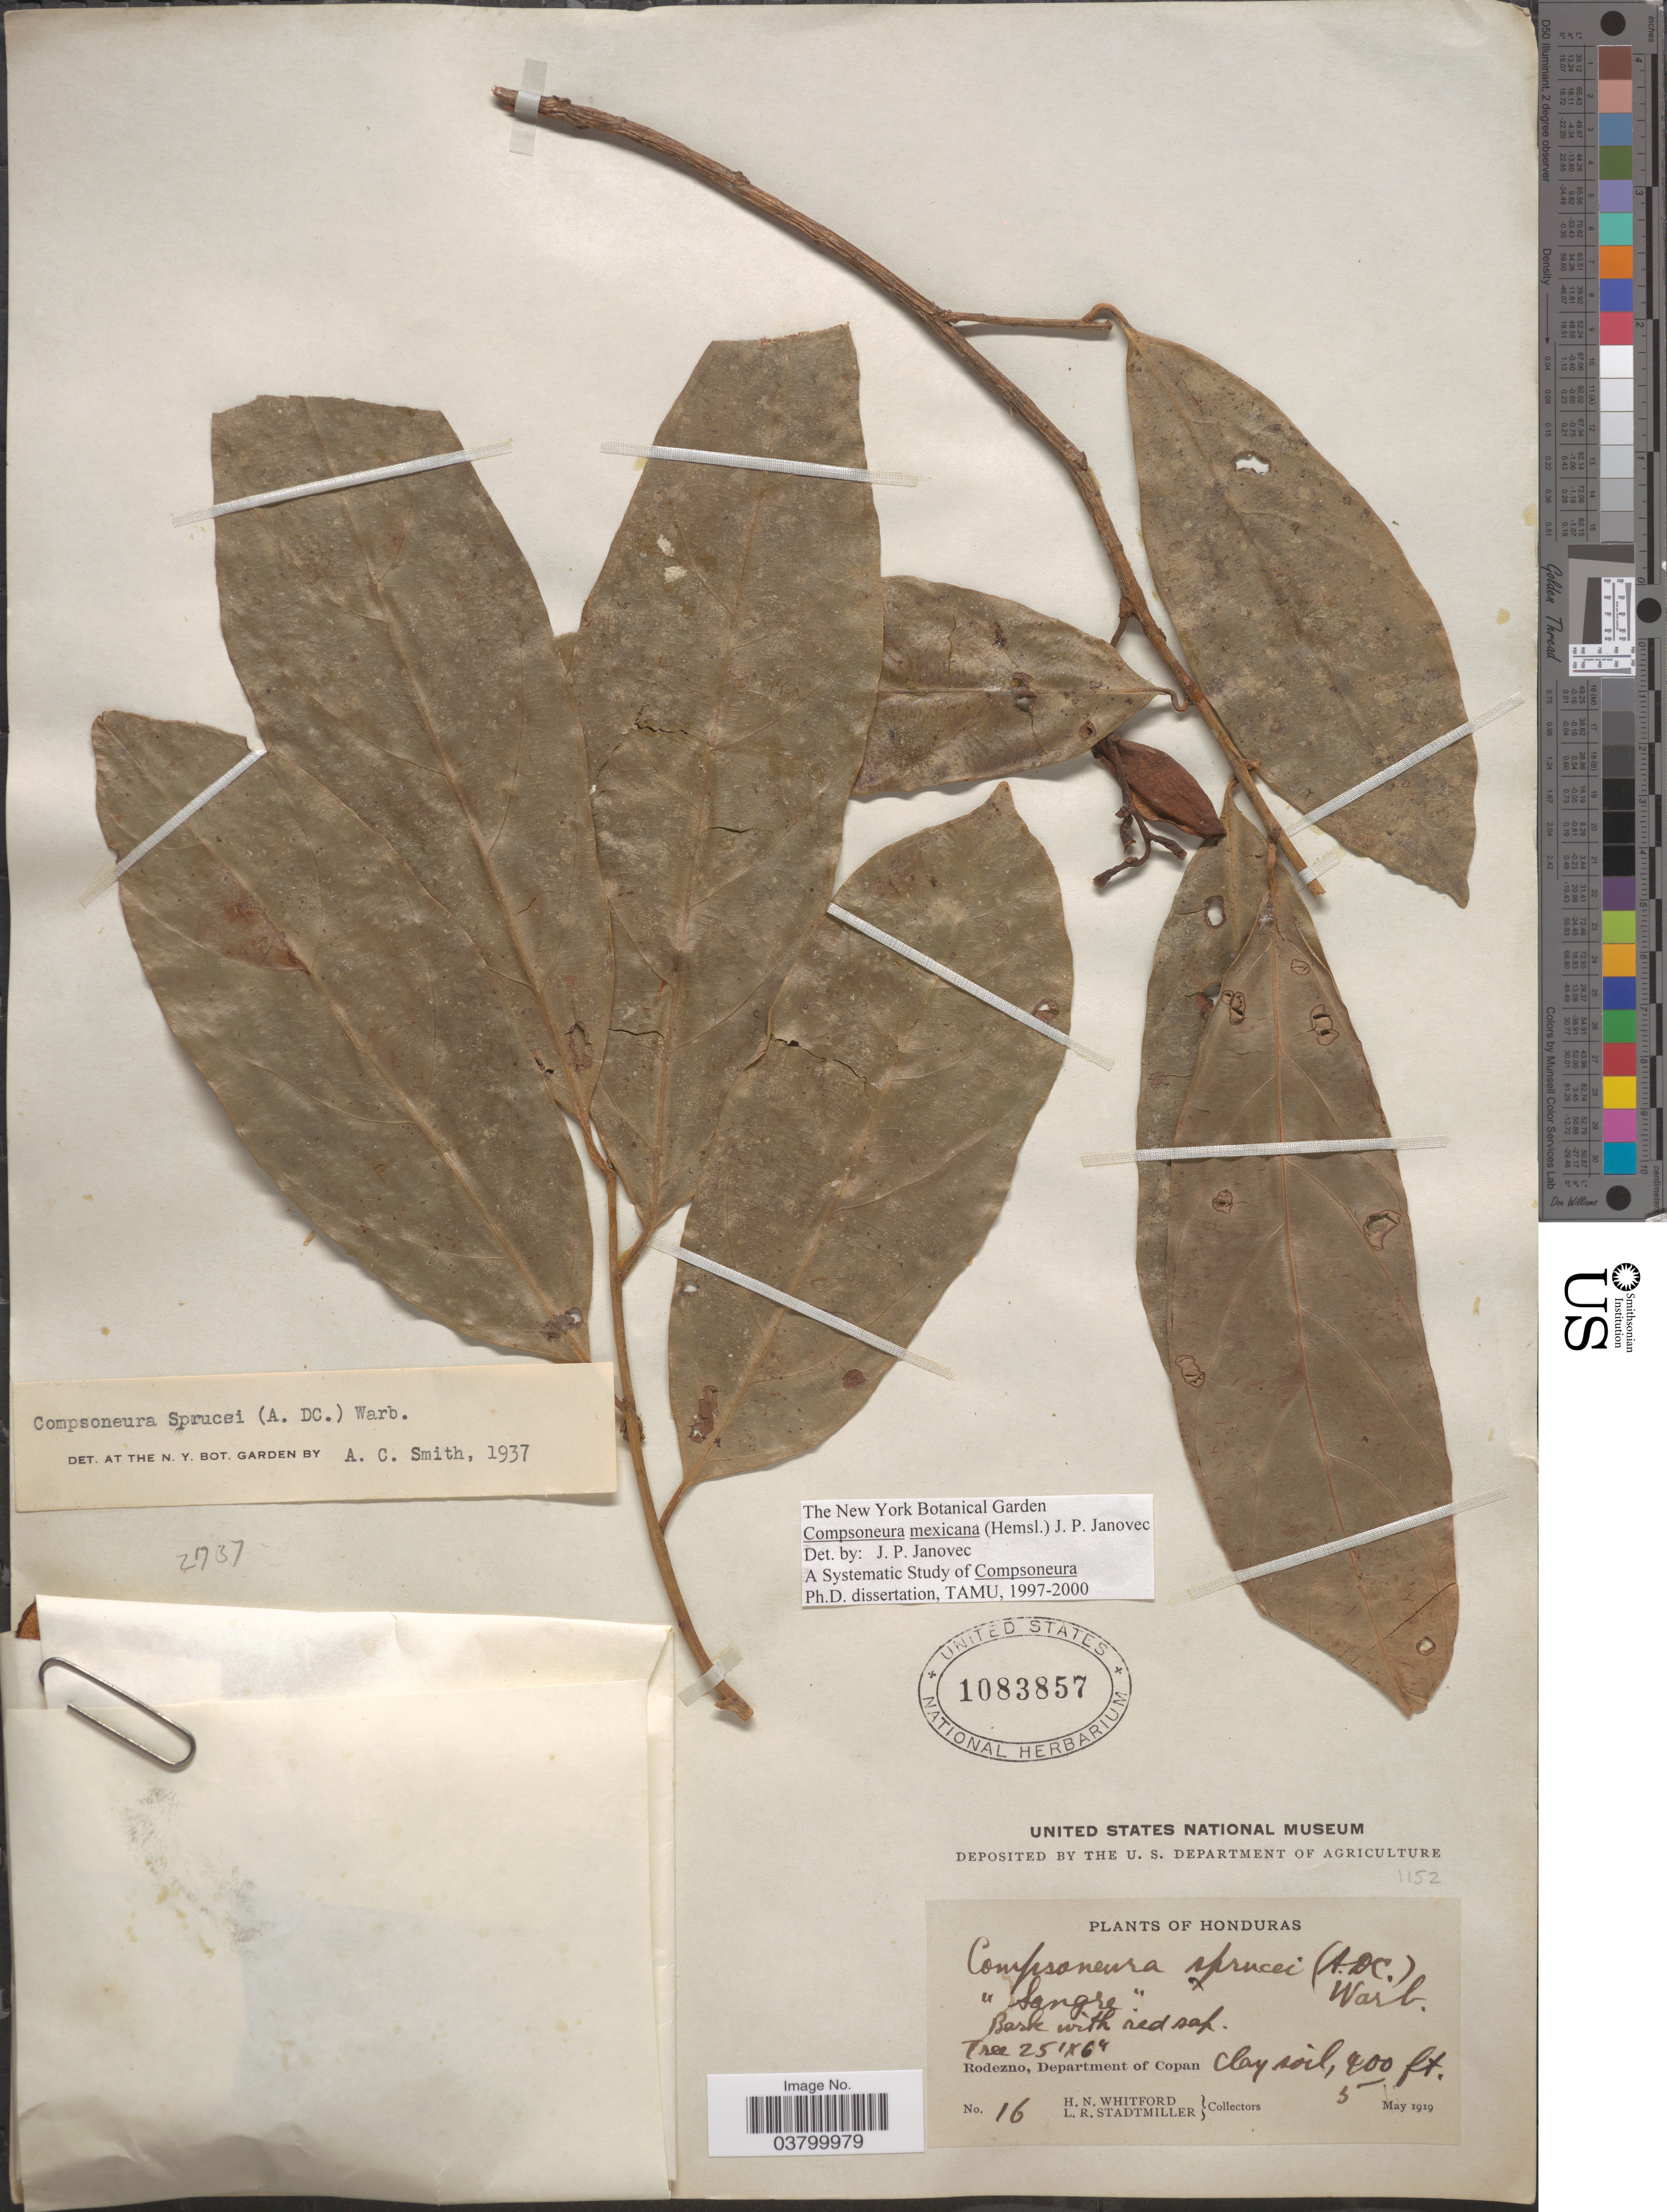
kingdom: Plantae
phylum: Tracheophyta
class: Magnoliopsida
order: Magnoliales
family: Myristicaceae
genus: Compsoneura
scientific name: Compsoneura sprucei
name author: (A. DC.) Warb.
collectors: H. N. Whitford & L. Stadtmiller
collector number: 16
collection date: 1919-05-05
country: Honduras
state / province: Copan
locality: Rodezno, Department of Copan.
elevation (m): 122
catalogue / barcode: US 1083857